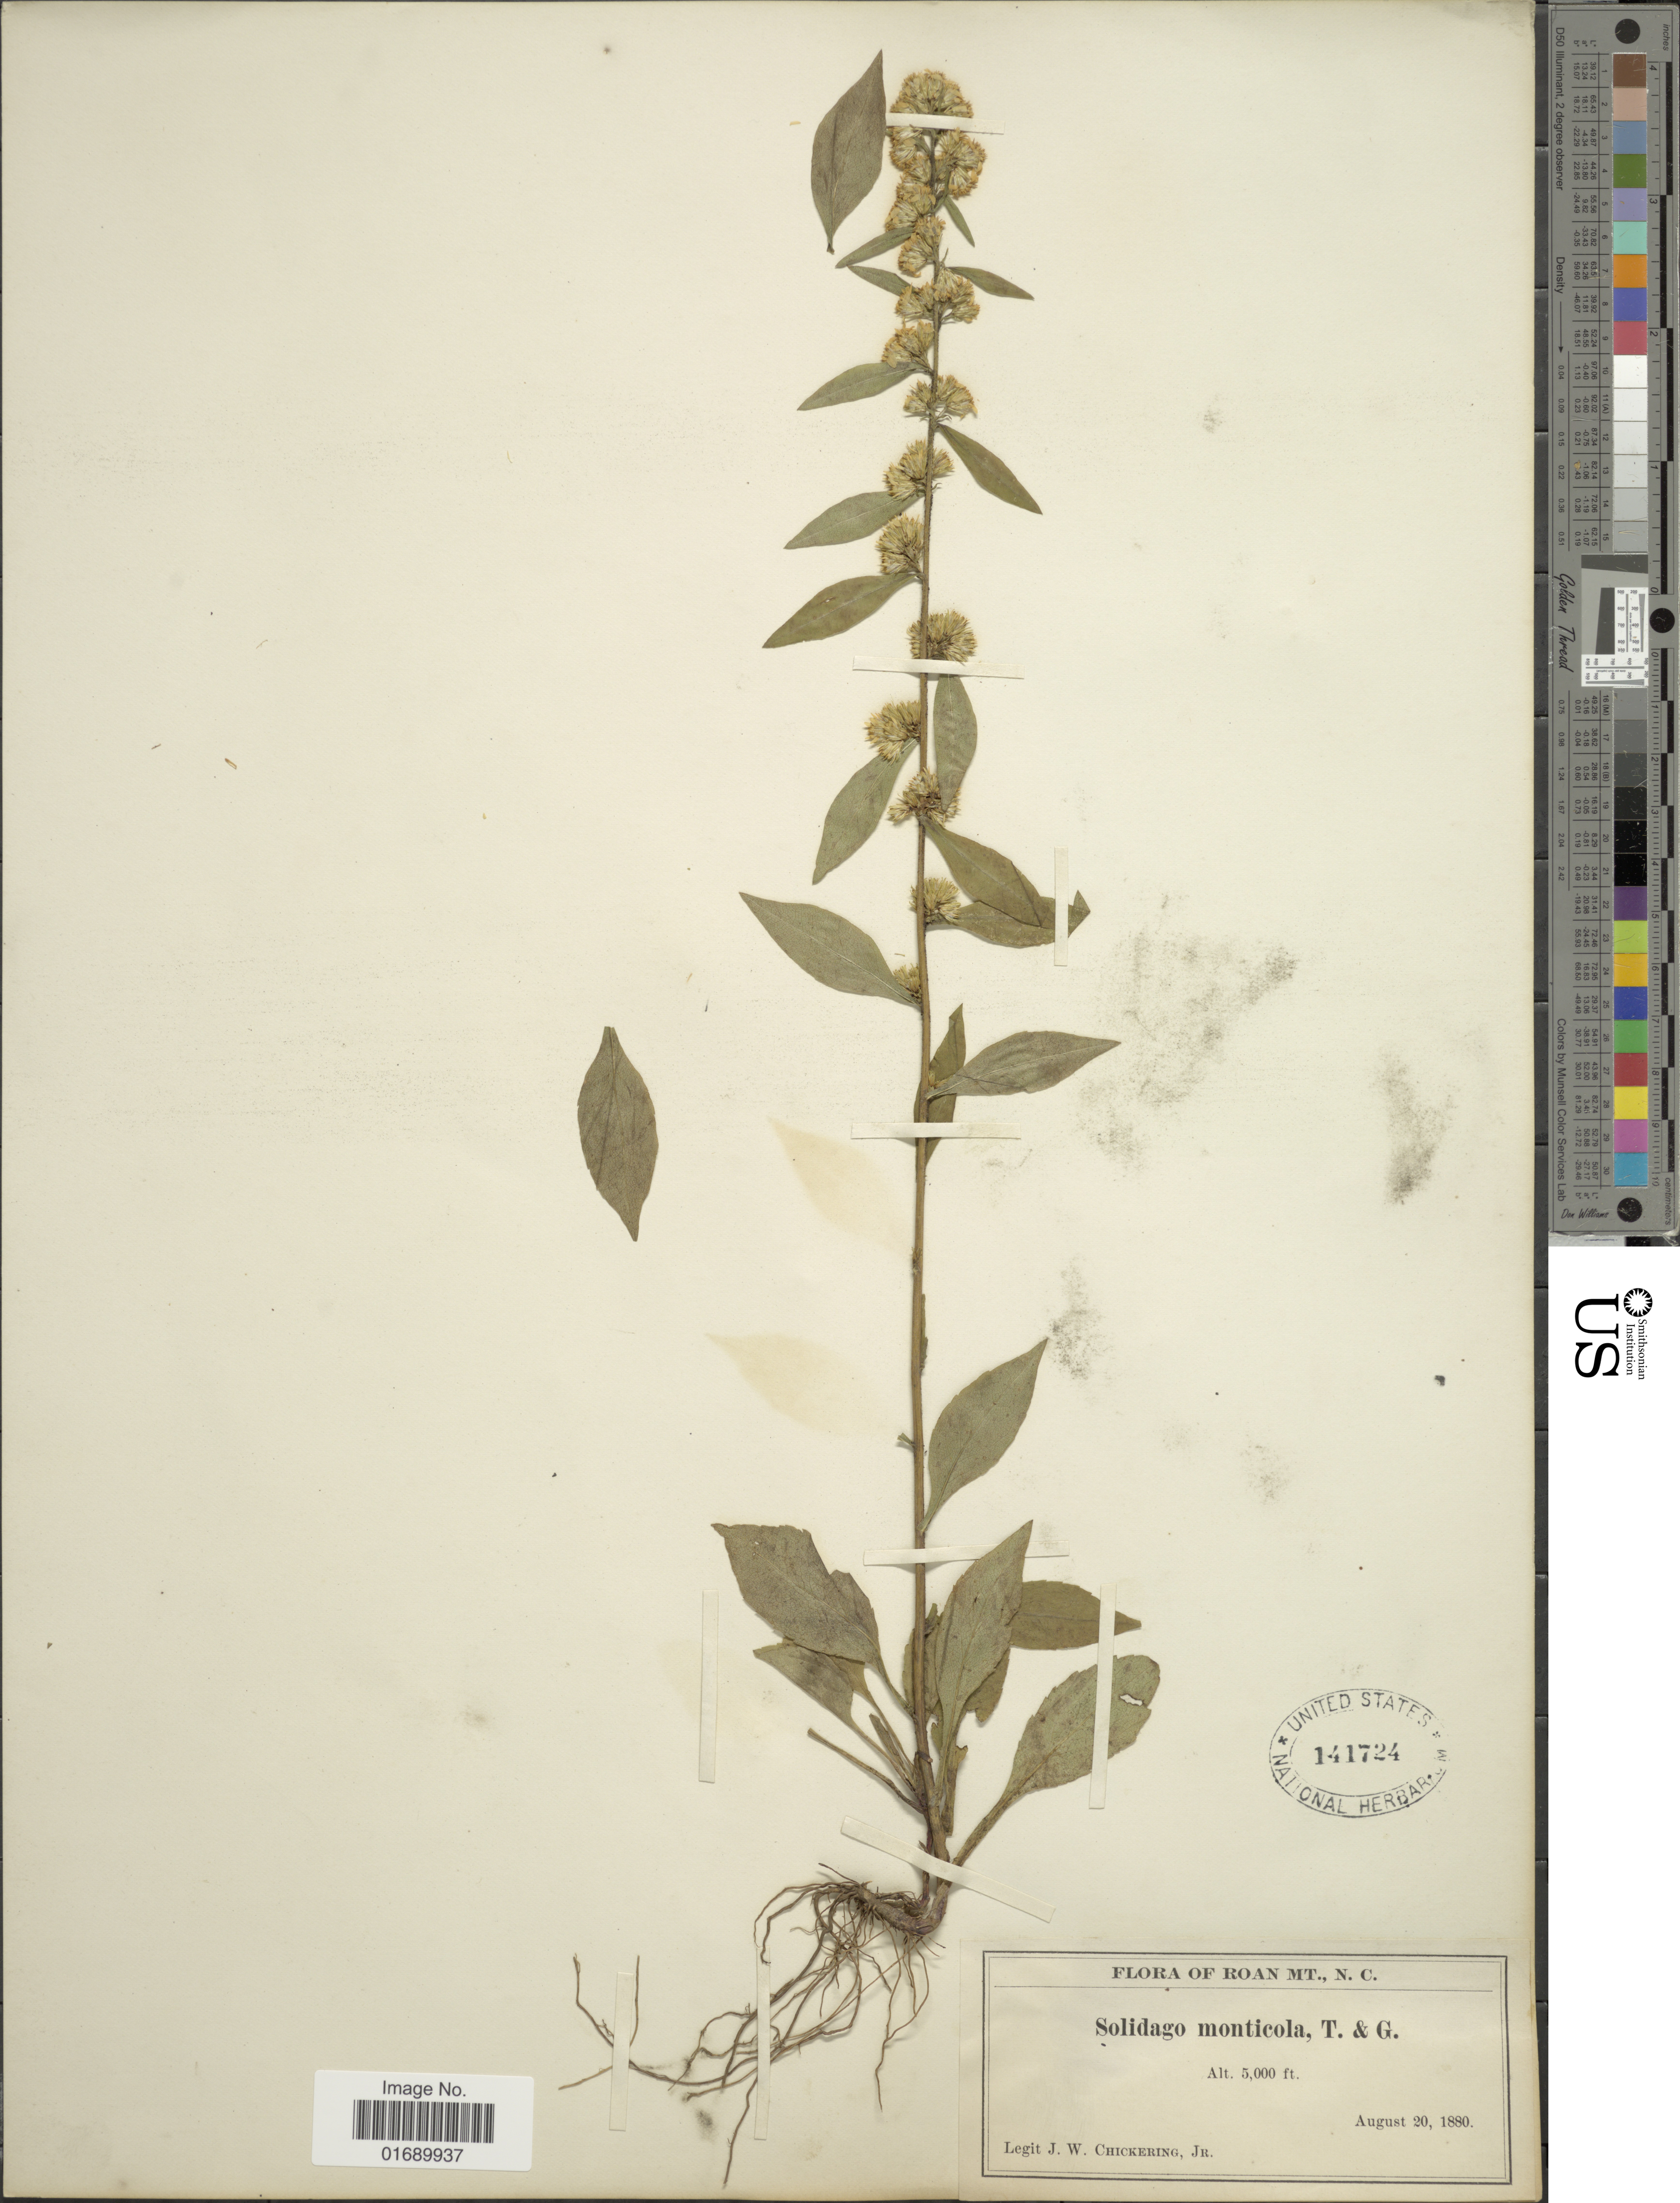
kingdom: Plantae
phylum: Tracheophyta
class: Magnoliopsida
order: Asterales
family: Asteraceae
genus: Solidago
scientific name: Solidago roanensis var. monticola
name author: (Torr. & A. Gray) Fernald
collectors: J. W. Chickering Jr.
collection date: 1880-08-20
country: United States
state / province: North Carolina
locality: Roan Mt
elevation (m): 1524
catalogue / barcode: US 141724